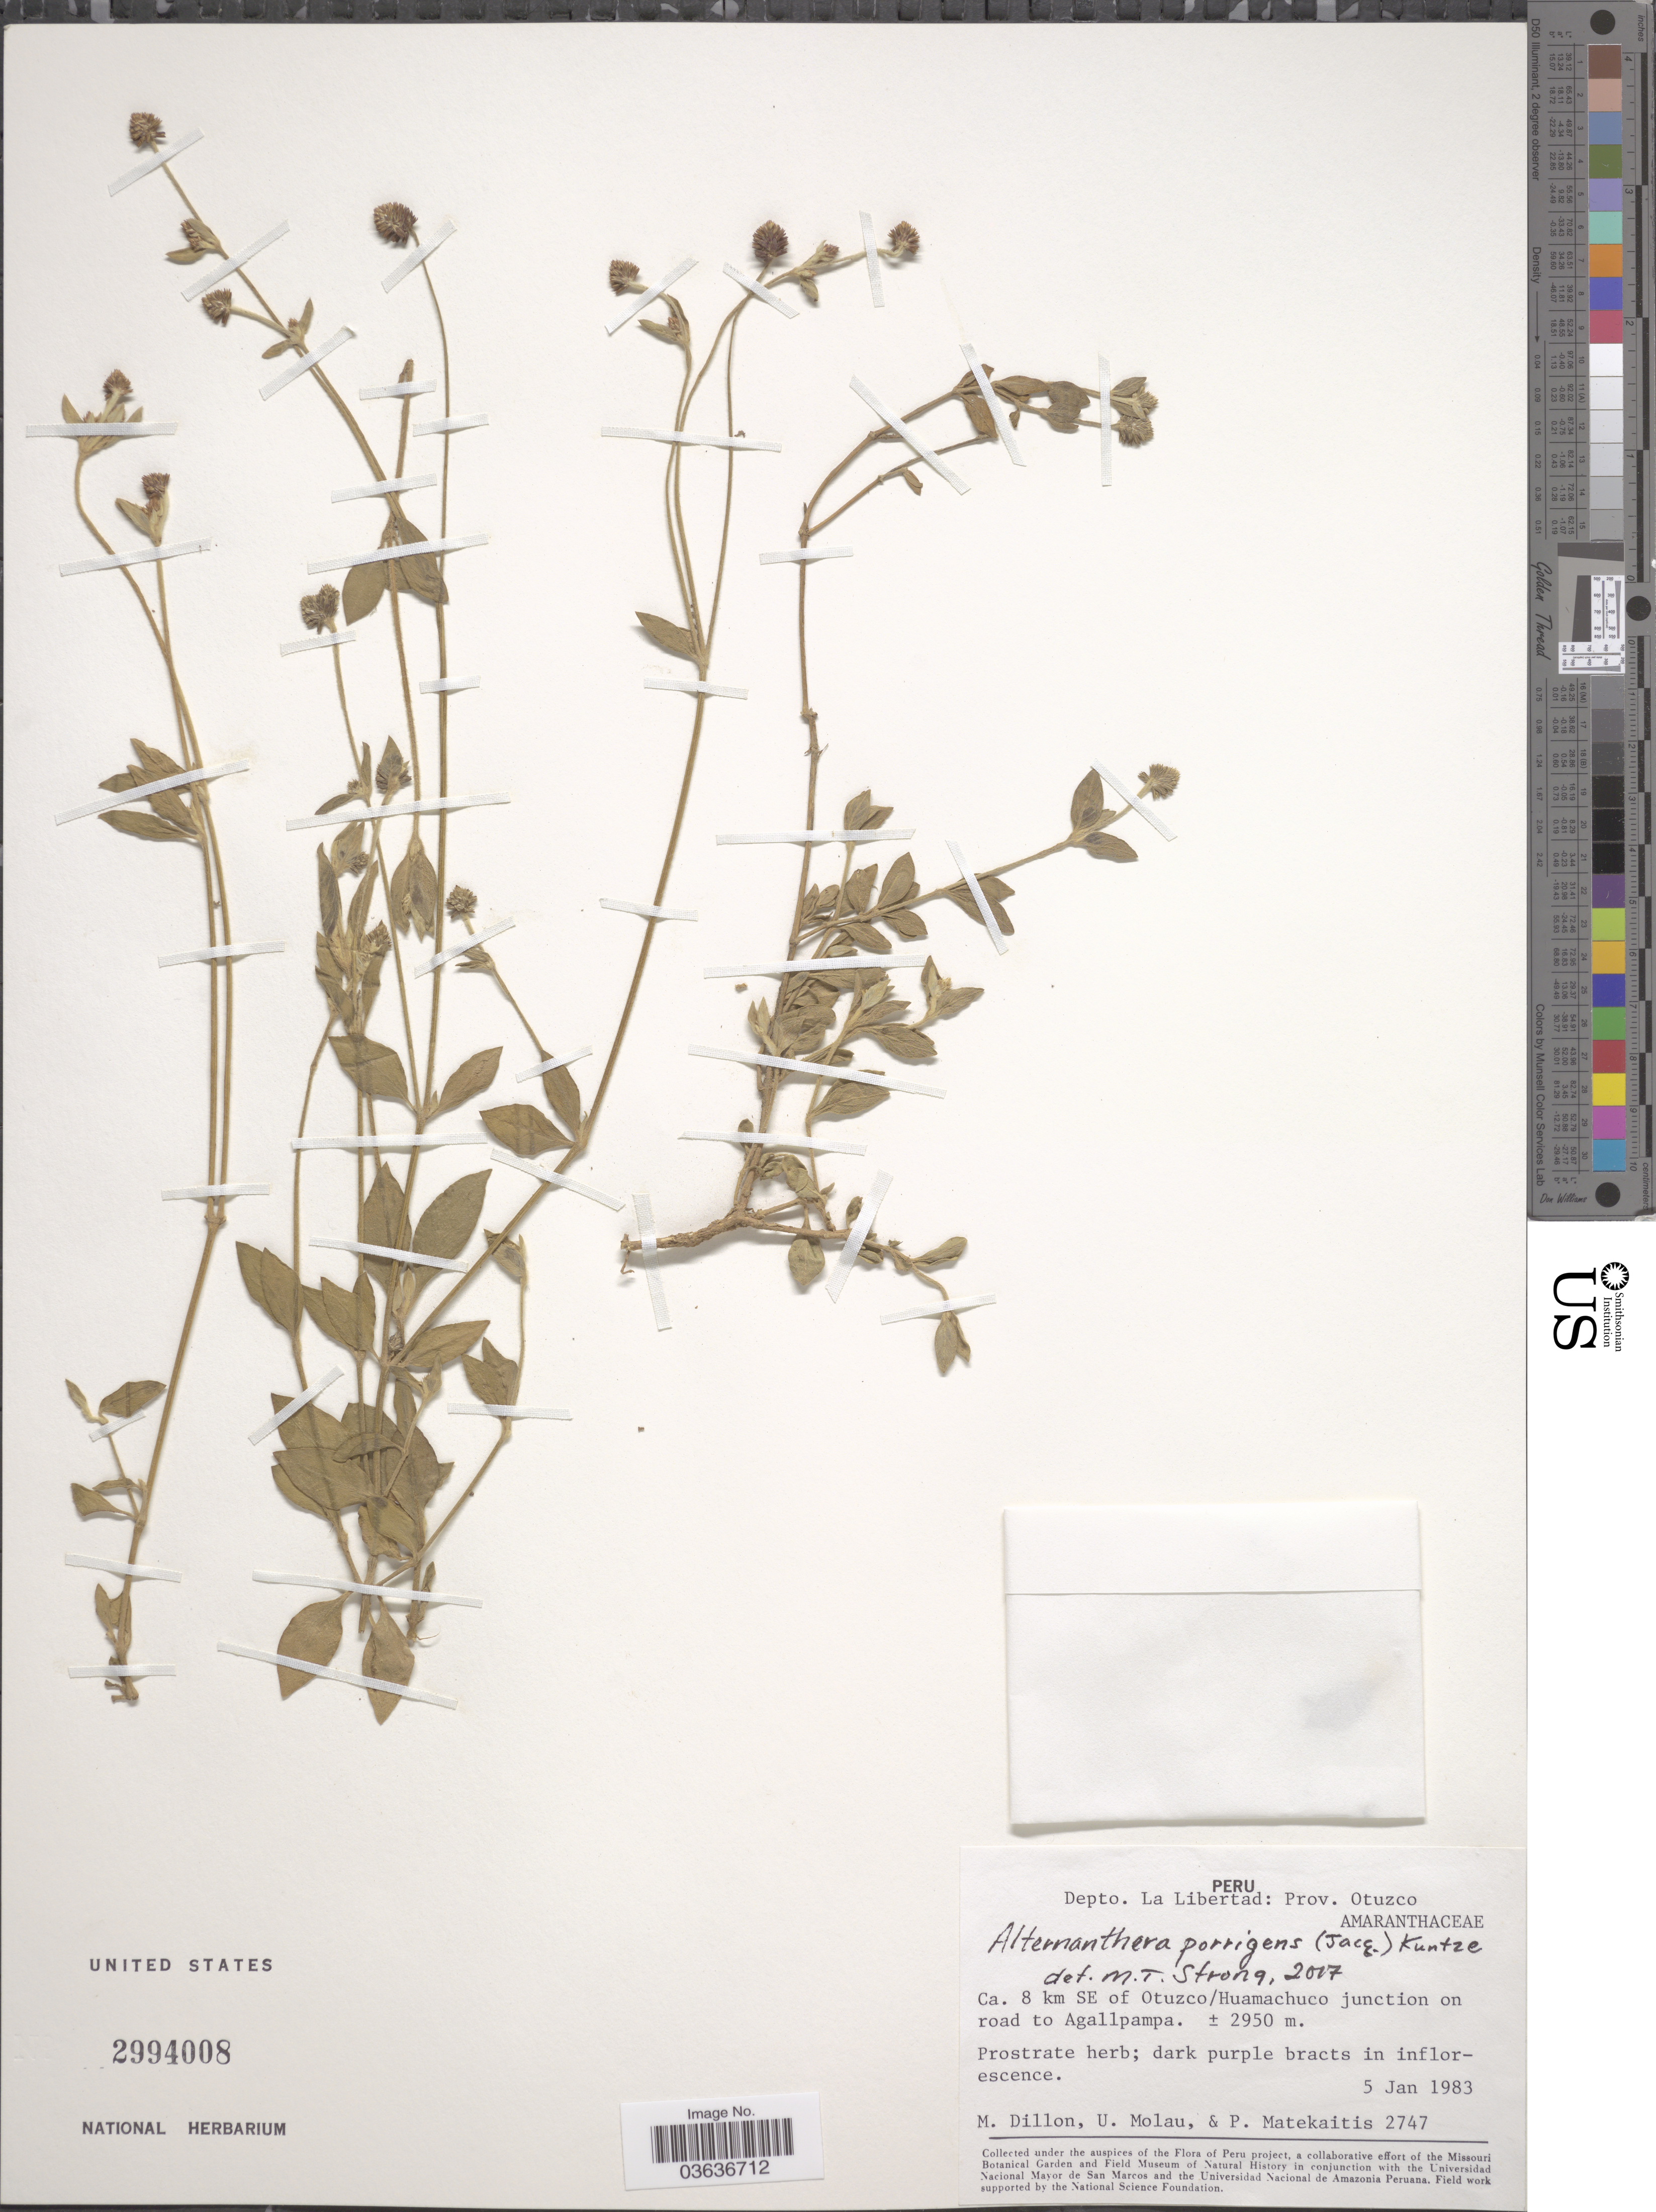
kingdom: Plantae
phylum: Tracheophyta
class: Magnoliopsida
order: Caryophyllales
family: Amaranthaceae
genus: Alternanthera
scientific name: Alternanthera porrigens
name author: (Jacq.) Kuntze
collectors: M. O. Dillon, U. Molau & P. Matekaitis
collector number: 2747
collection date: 1983-01-05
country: Peru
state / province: La Libertad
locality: Depto. La Libertad: Prov. Otuzco. Ca. 8 km SE of Otuzco/Huamachuco junction on road to Agallpampa.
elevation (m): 2950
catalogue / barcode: US 2994008